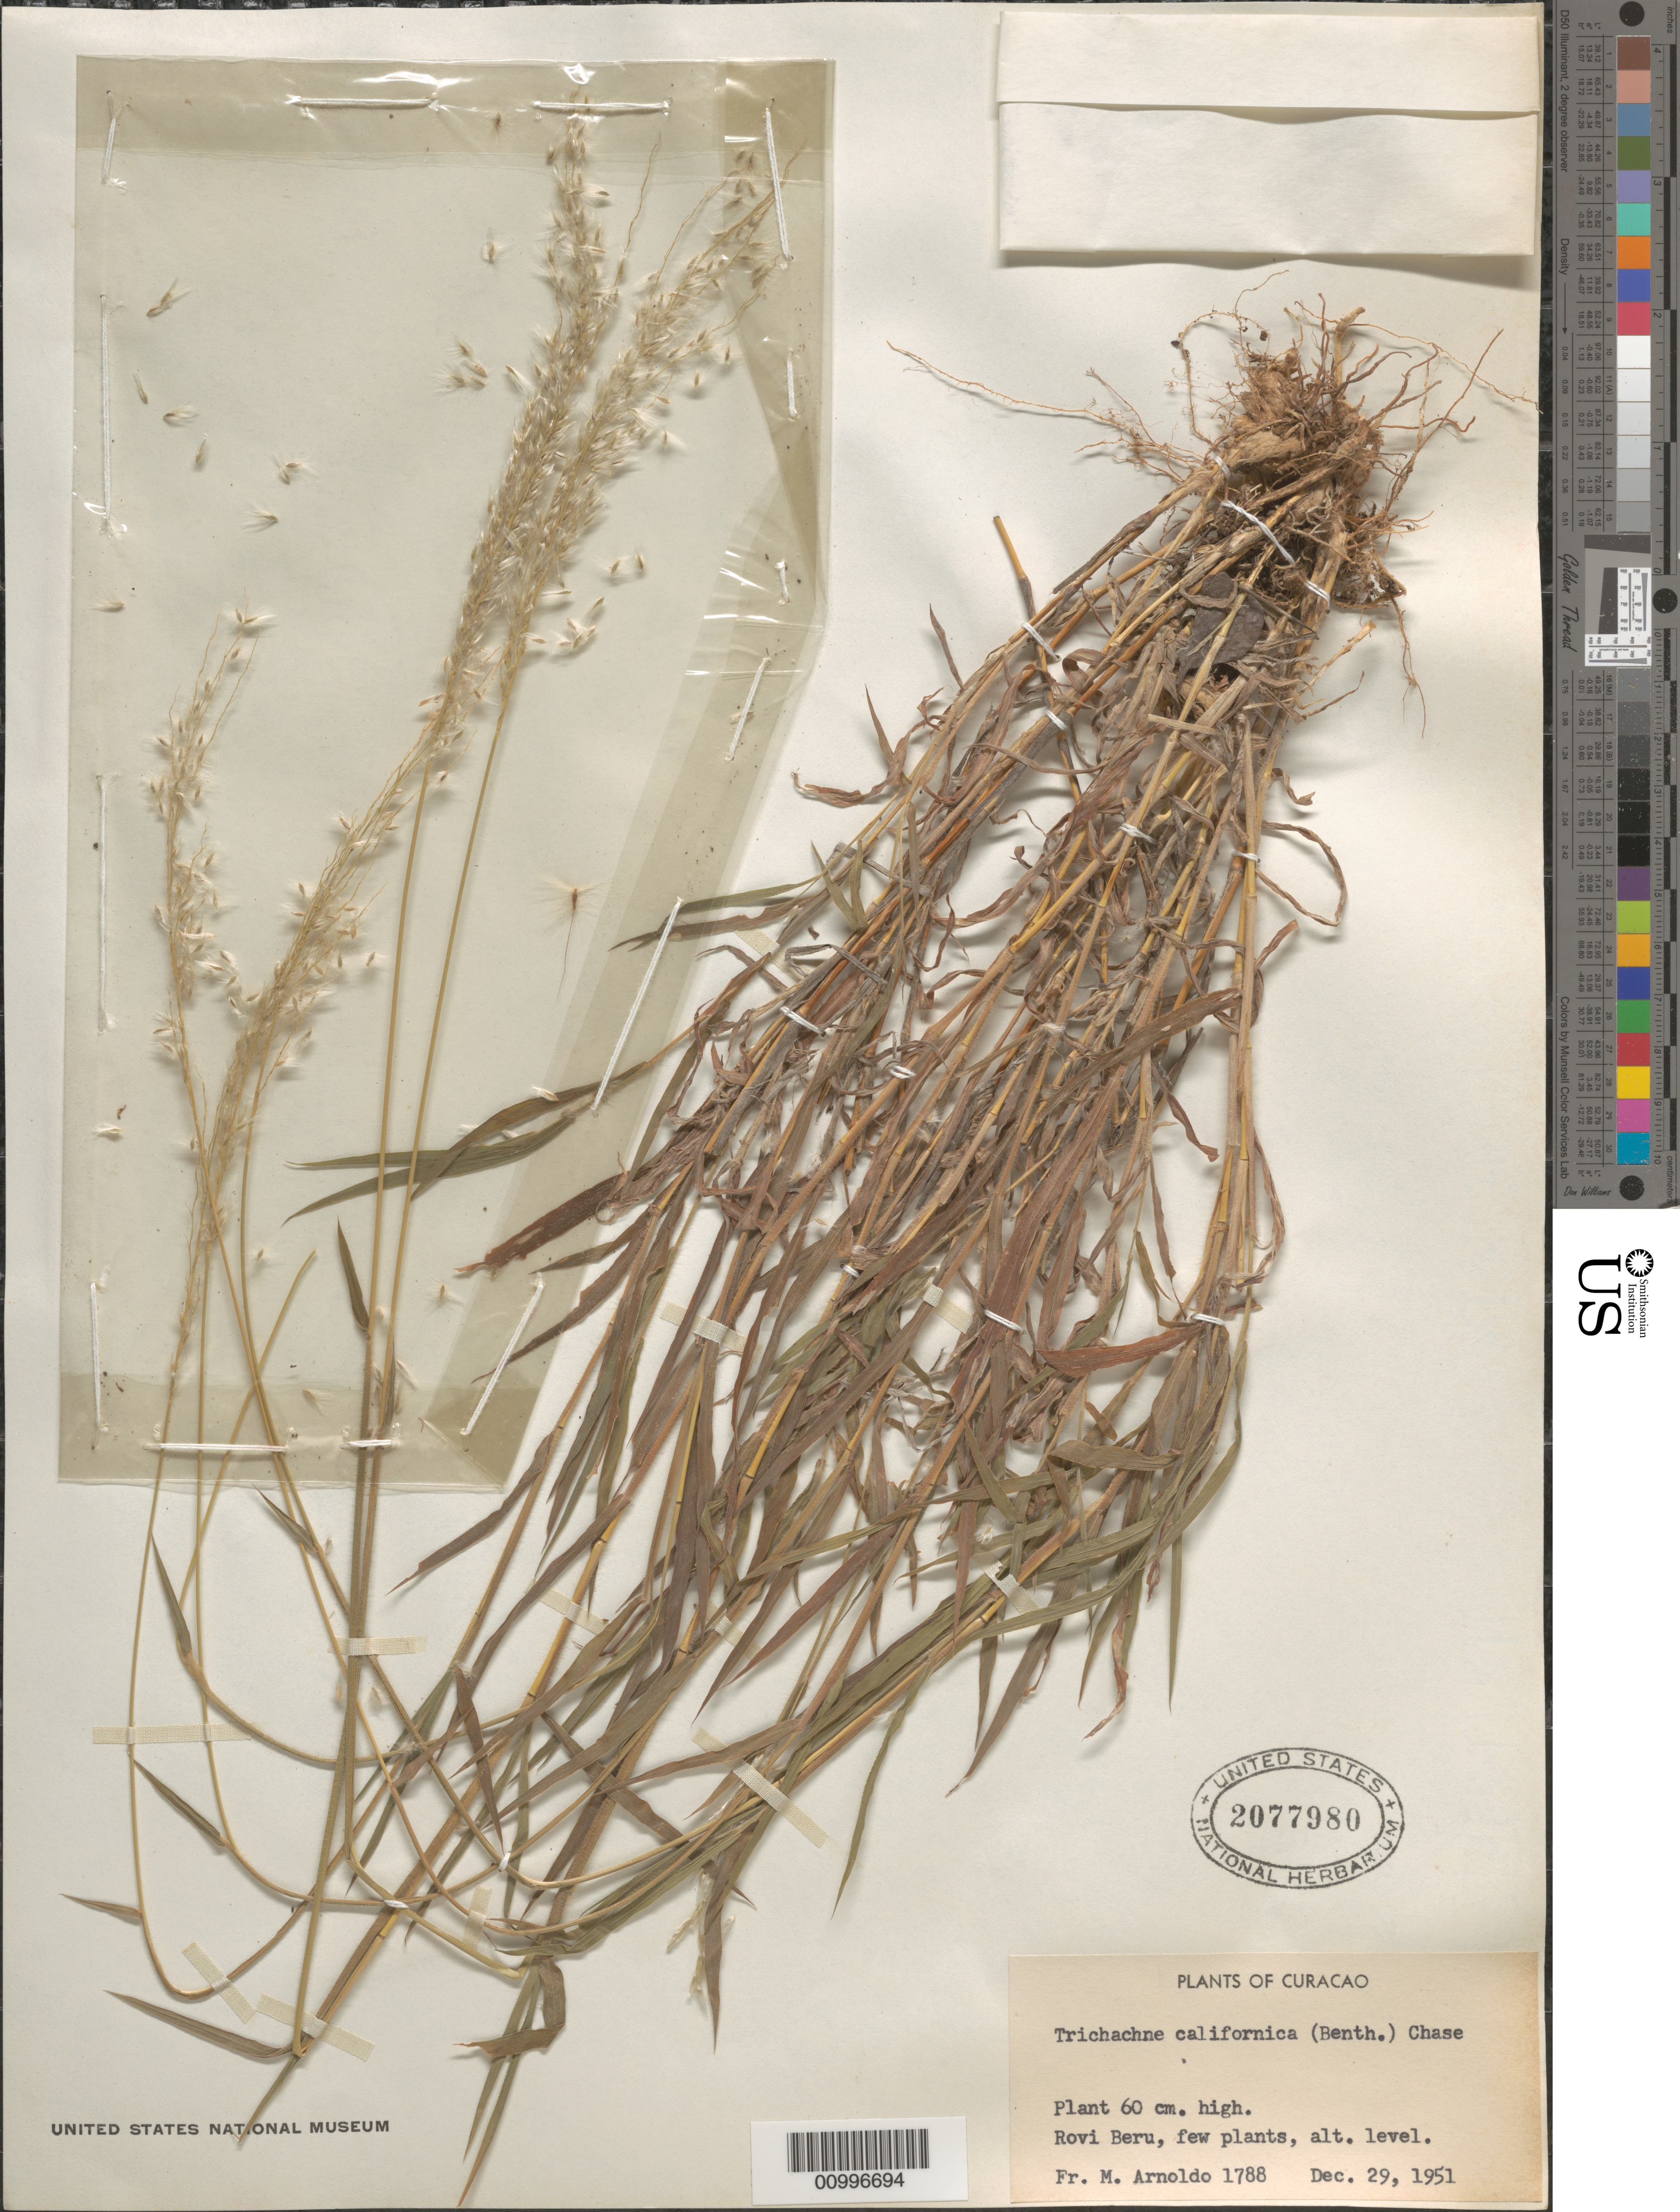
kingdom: Plantae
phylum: Tracheophyta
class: Liliopsida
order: Poales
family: Poaceae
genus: Digitaria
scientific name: Digitaria californica var. californica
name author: (Benth.) Henr.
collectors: N. Arnoldo-Broeders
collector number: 1788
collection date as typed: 29 Dec 1951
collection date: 1951-12-29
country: Curaçao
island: Curaçao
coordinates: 0 N, 0 E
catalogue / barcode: US 2077980